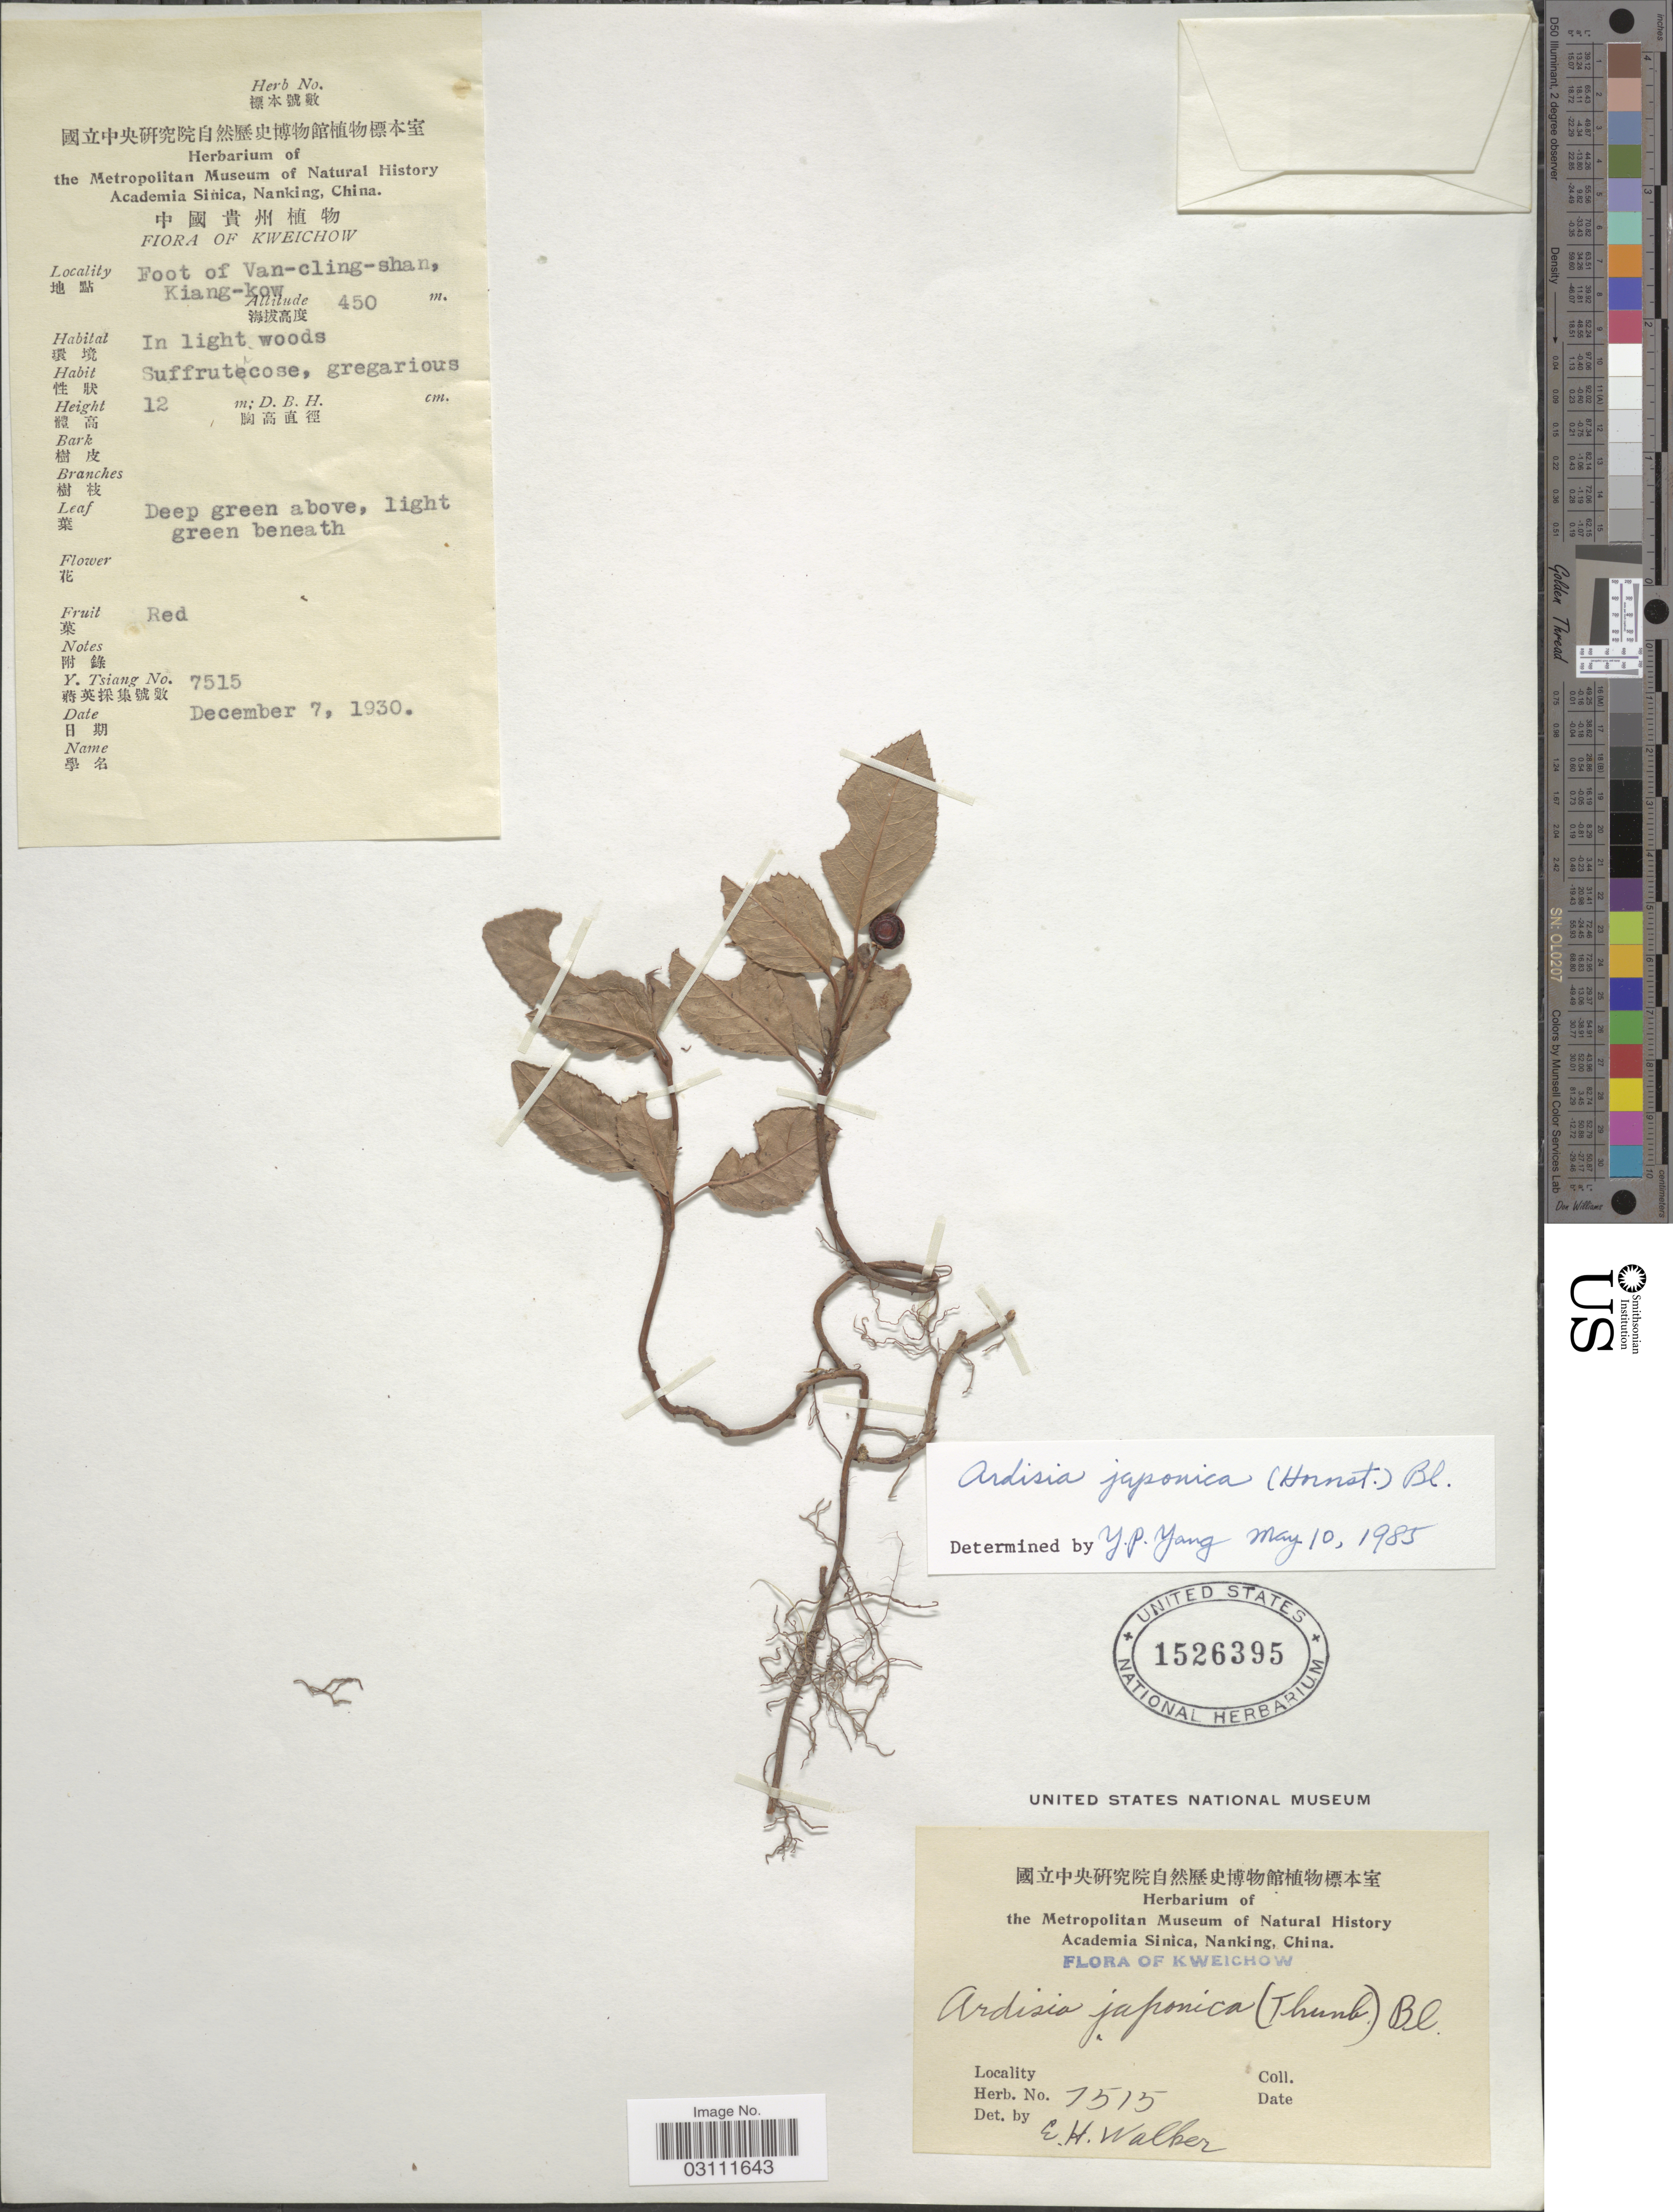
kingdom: Plantae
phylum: Tracheophyta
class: Magnoliopsida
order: Ericales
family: Primulaceae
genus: Ardisia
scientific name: Ardisia japonica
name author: (Thunb.) Blume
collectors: Y. Tsiang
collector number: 7515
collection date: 1930-12-07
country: China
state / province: Guizhou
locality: Kweichow, Foot of Van-cling-shan, Kiang-kow.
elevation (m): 450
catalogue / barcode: US 1526395